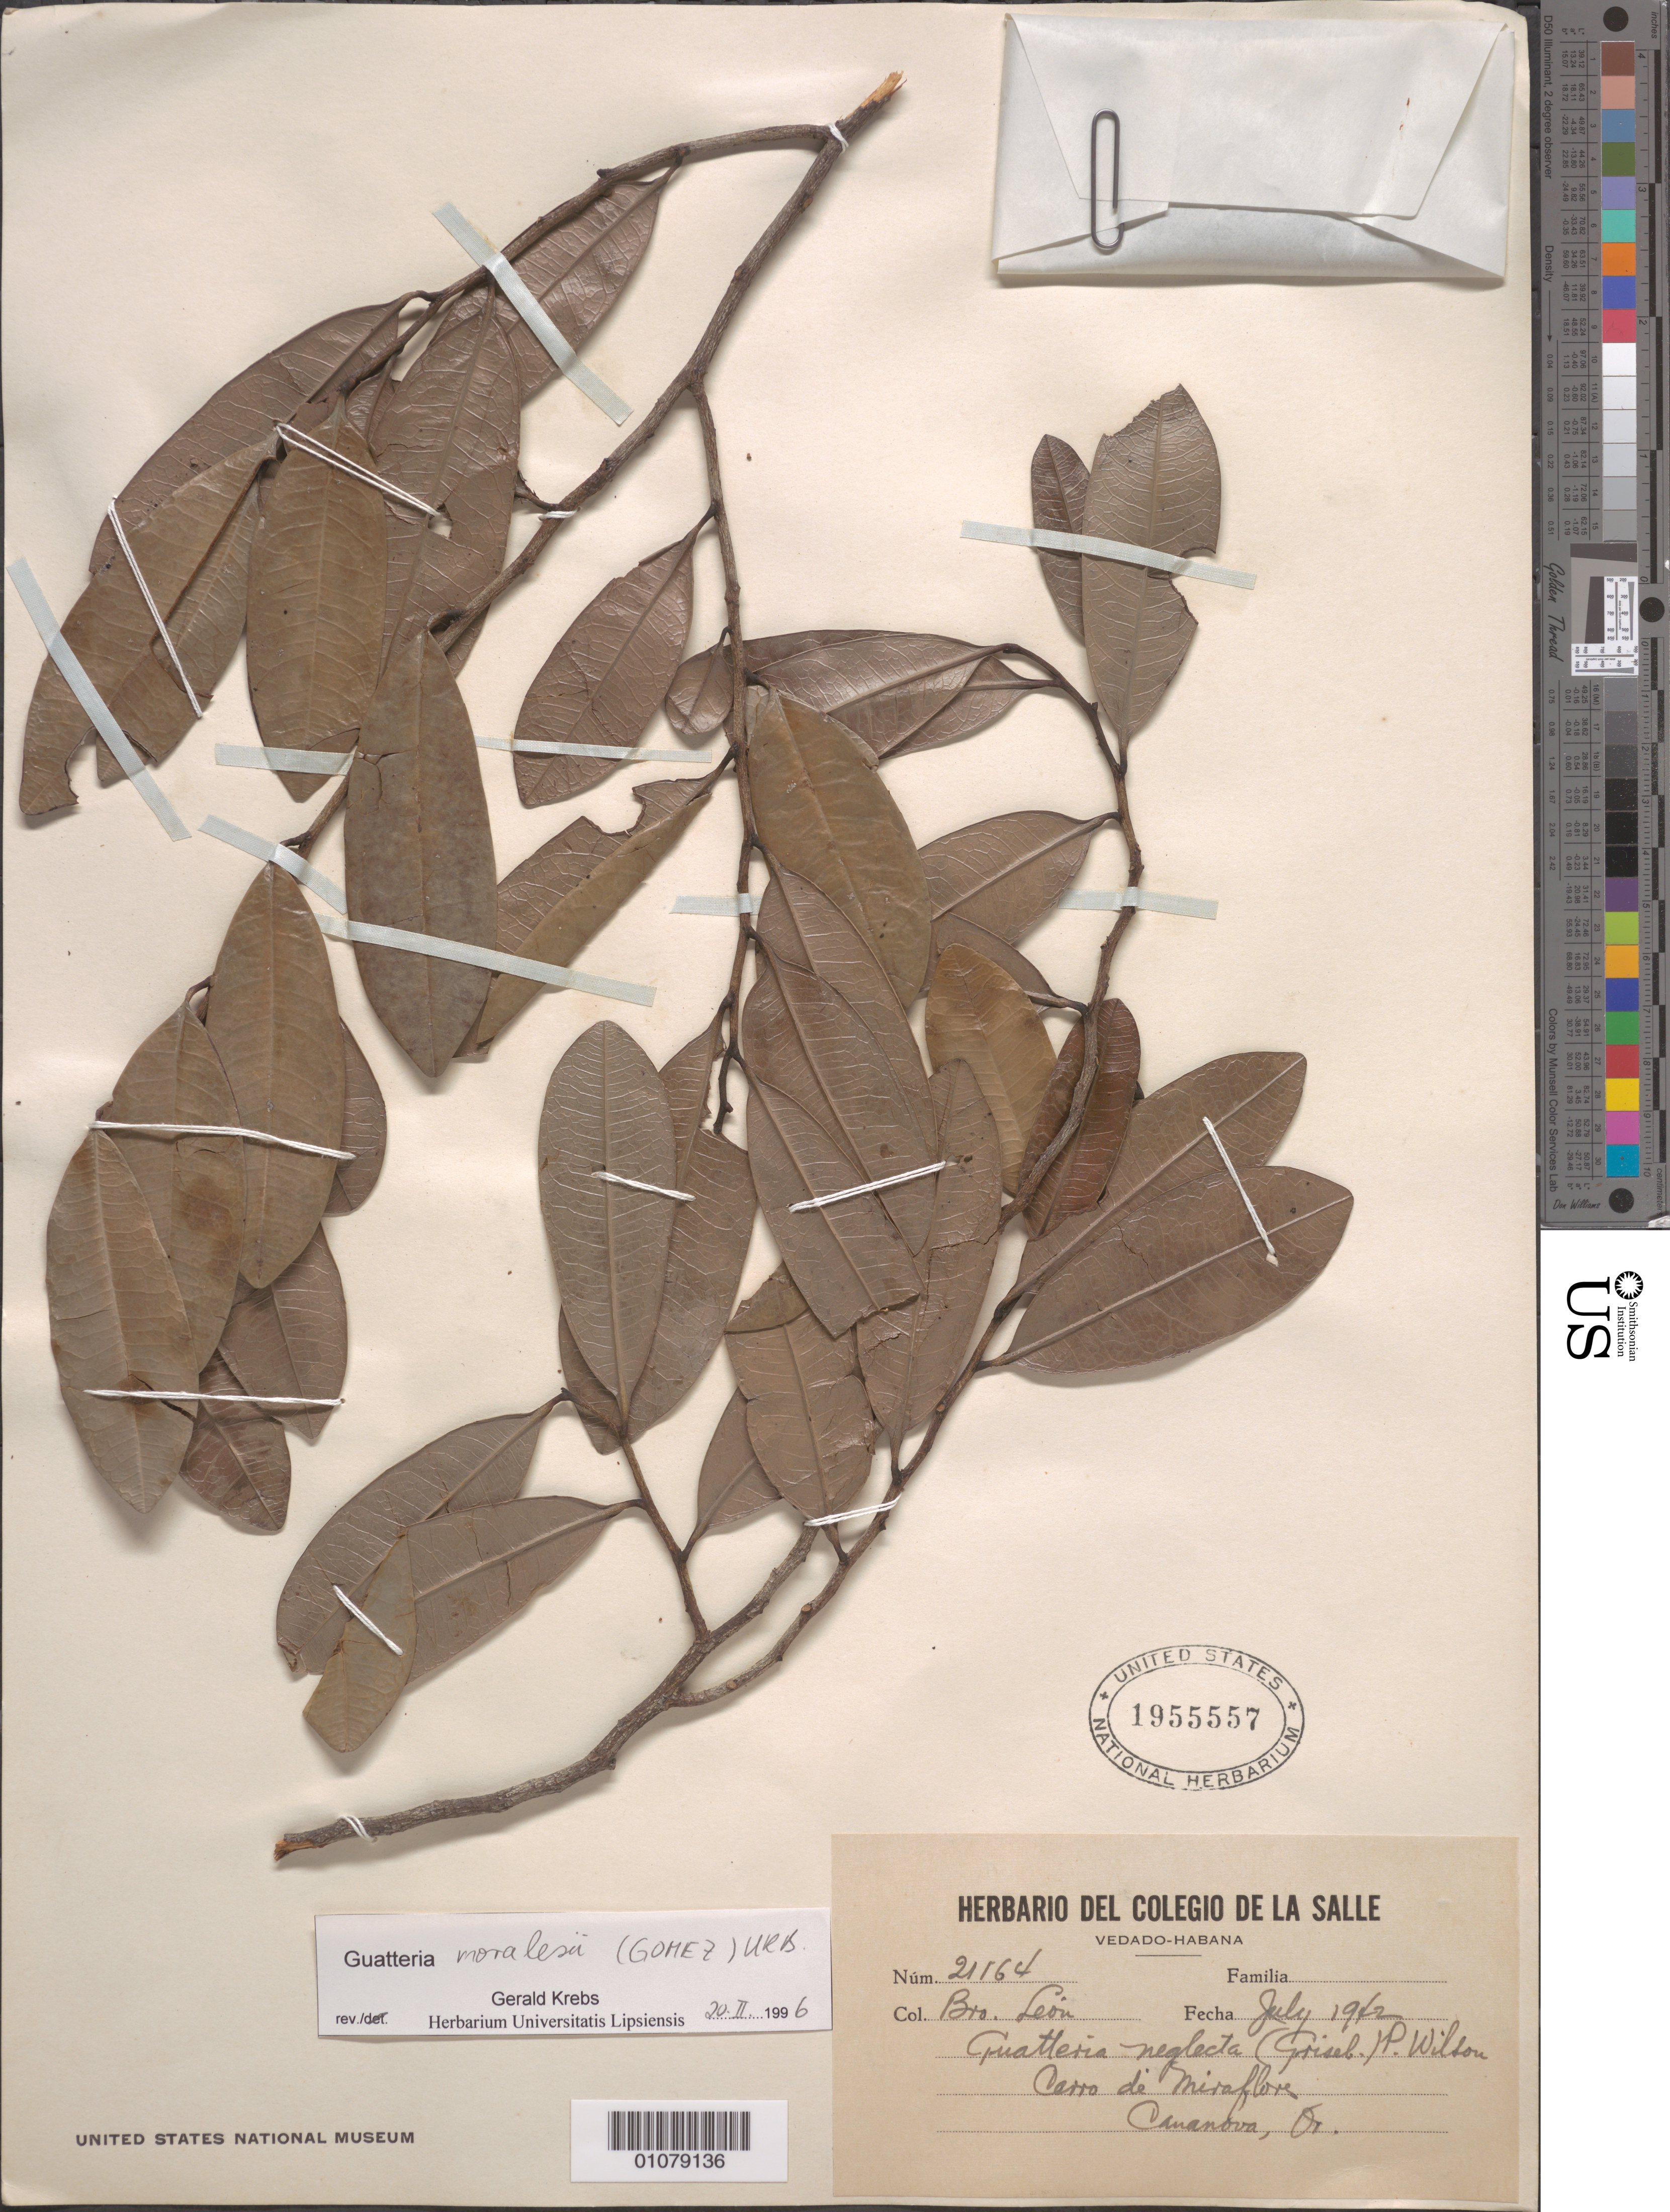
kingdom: Plantae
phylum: Tracheophyta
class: Magnoliopsida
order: Magnoliales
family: Annonaceae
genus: Guatteria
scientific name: Guatteria moralesi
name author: (M. Gómez) Urb.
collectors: Bro. León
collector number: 21164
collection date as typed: Jul 1942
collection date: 1942-07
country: Cuba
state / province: Holguín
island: Cuba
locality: Cerro de Miraflores, Cananova, Or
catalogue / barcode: US 1955557